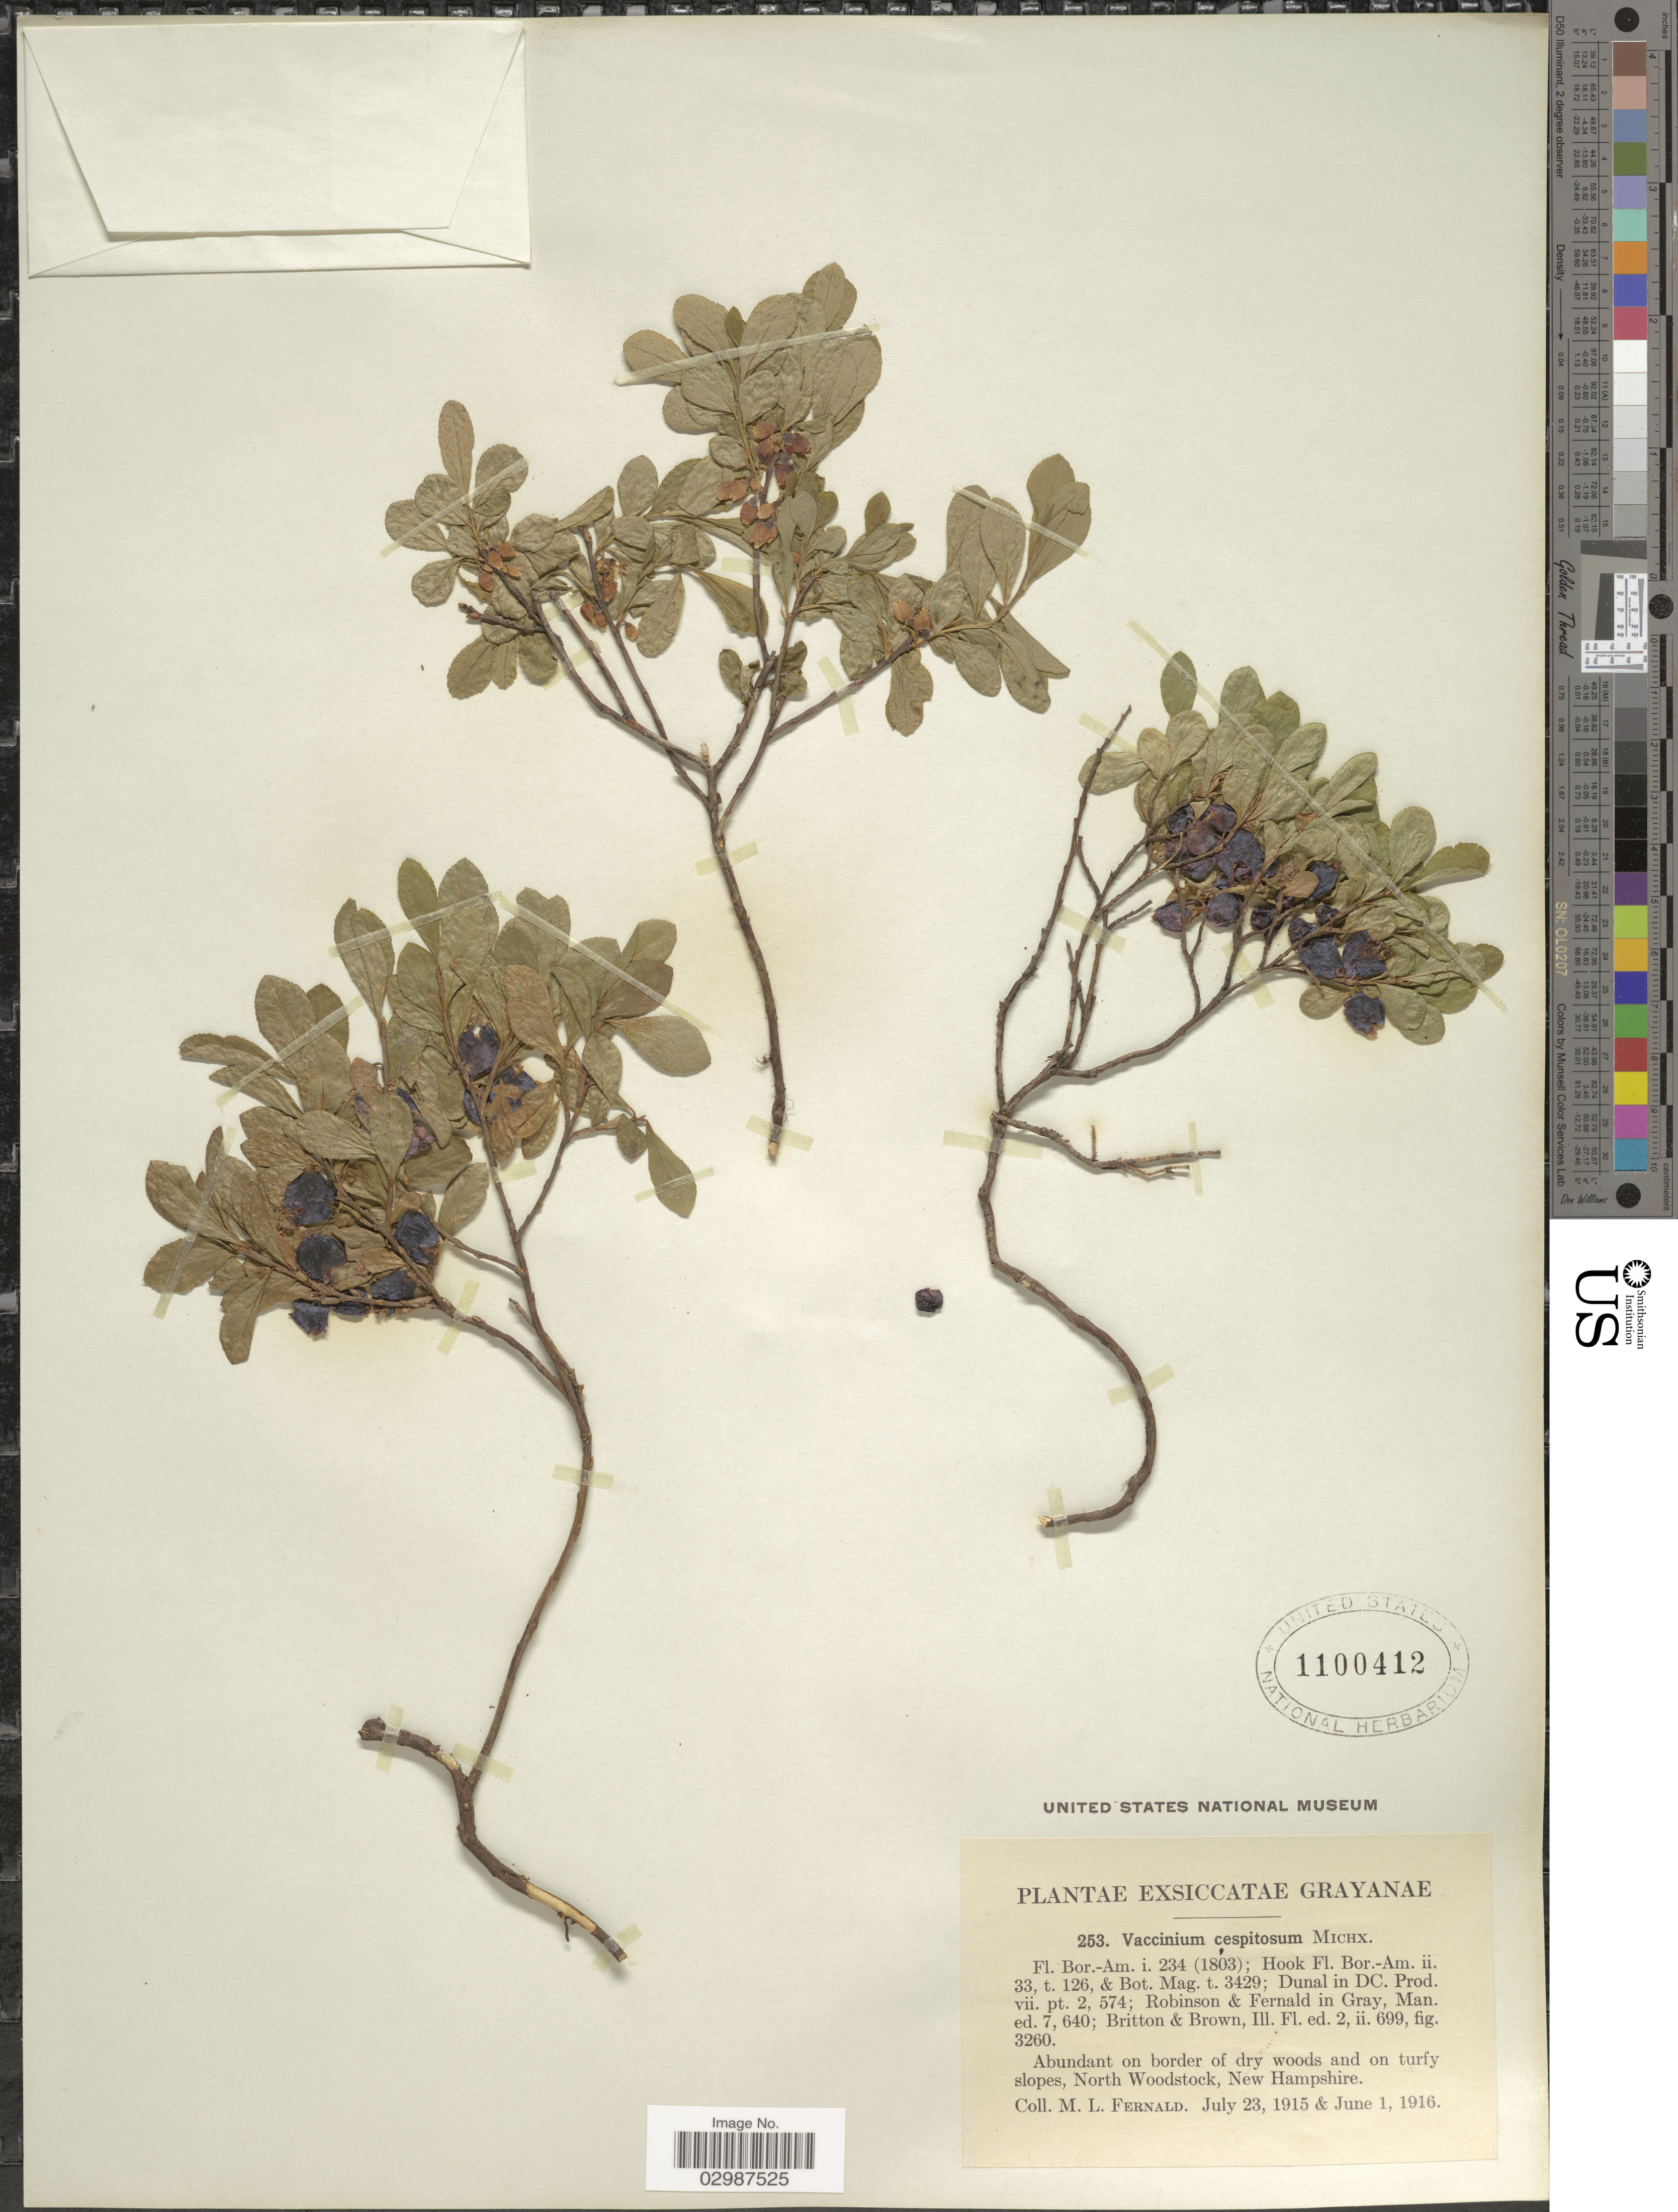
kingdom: Plantae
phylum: Tracheophyta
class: Magnoliopsida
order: Ericales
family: Ericaceae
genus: Vaccinium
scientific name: Vaccinium caespitosum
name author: Michx.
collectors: M. L. Fernald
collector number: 253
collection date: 1915-07-23/1916-06-01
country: United States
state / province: New Hampshire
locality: Grayanae. North Woodstock.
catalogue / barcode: US 1100412